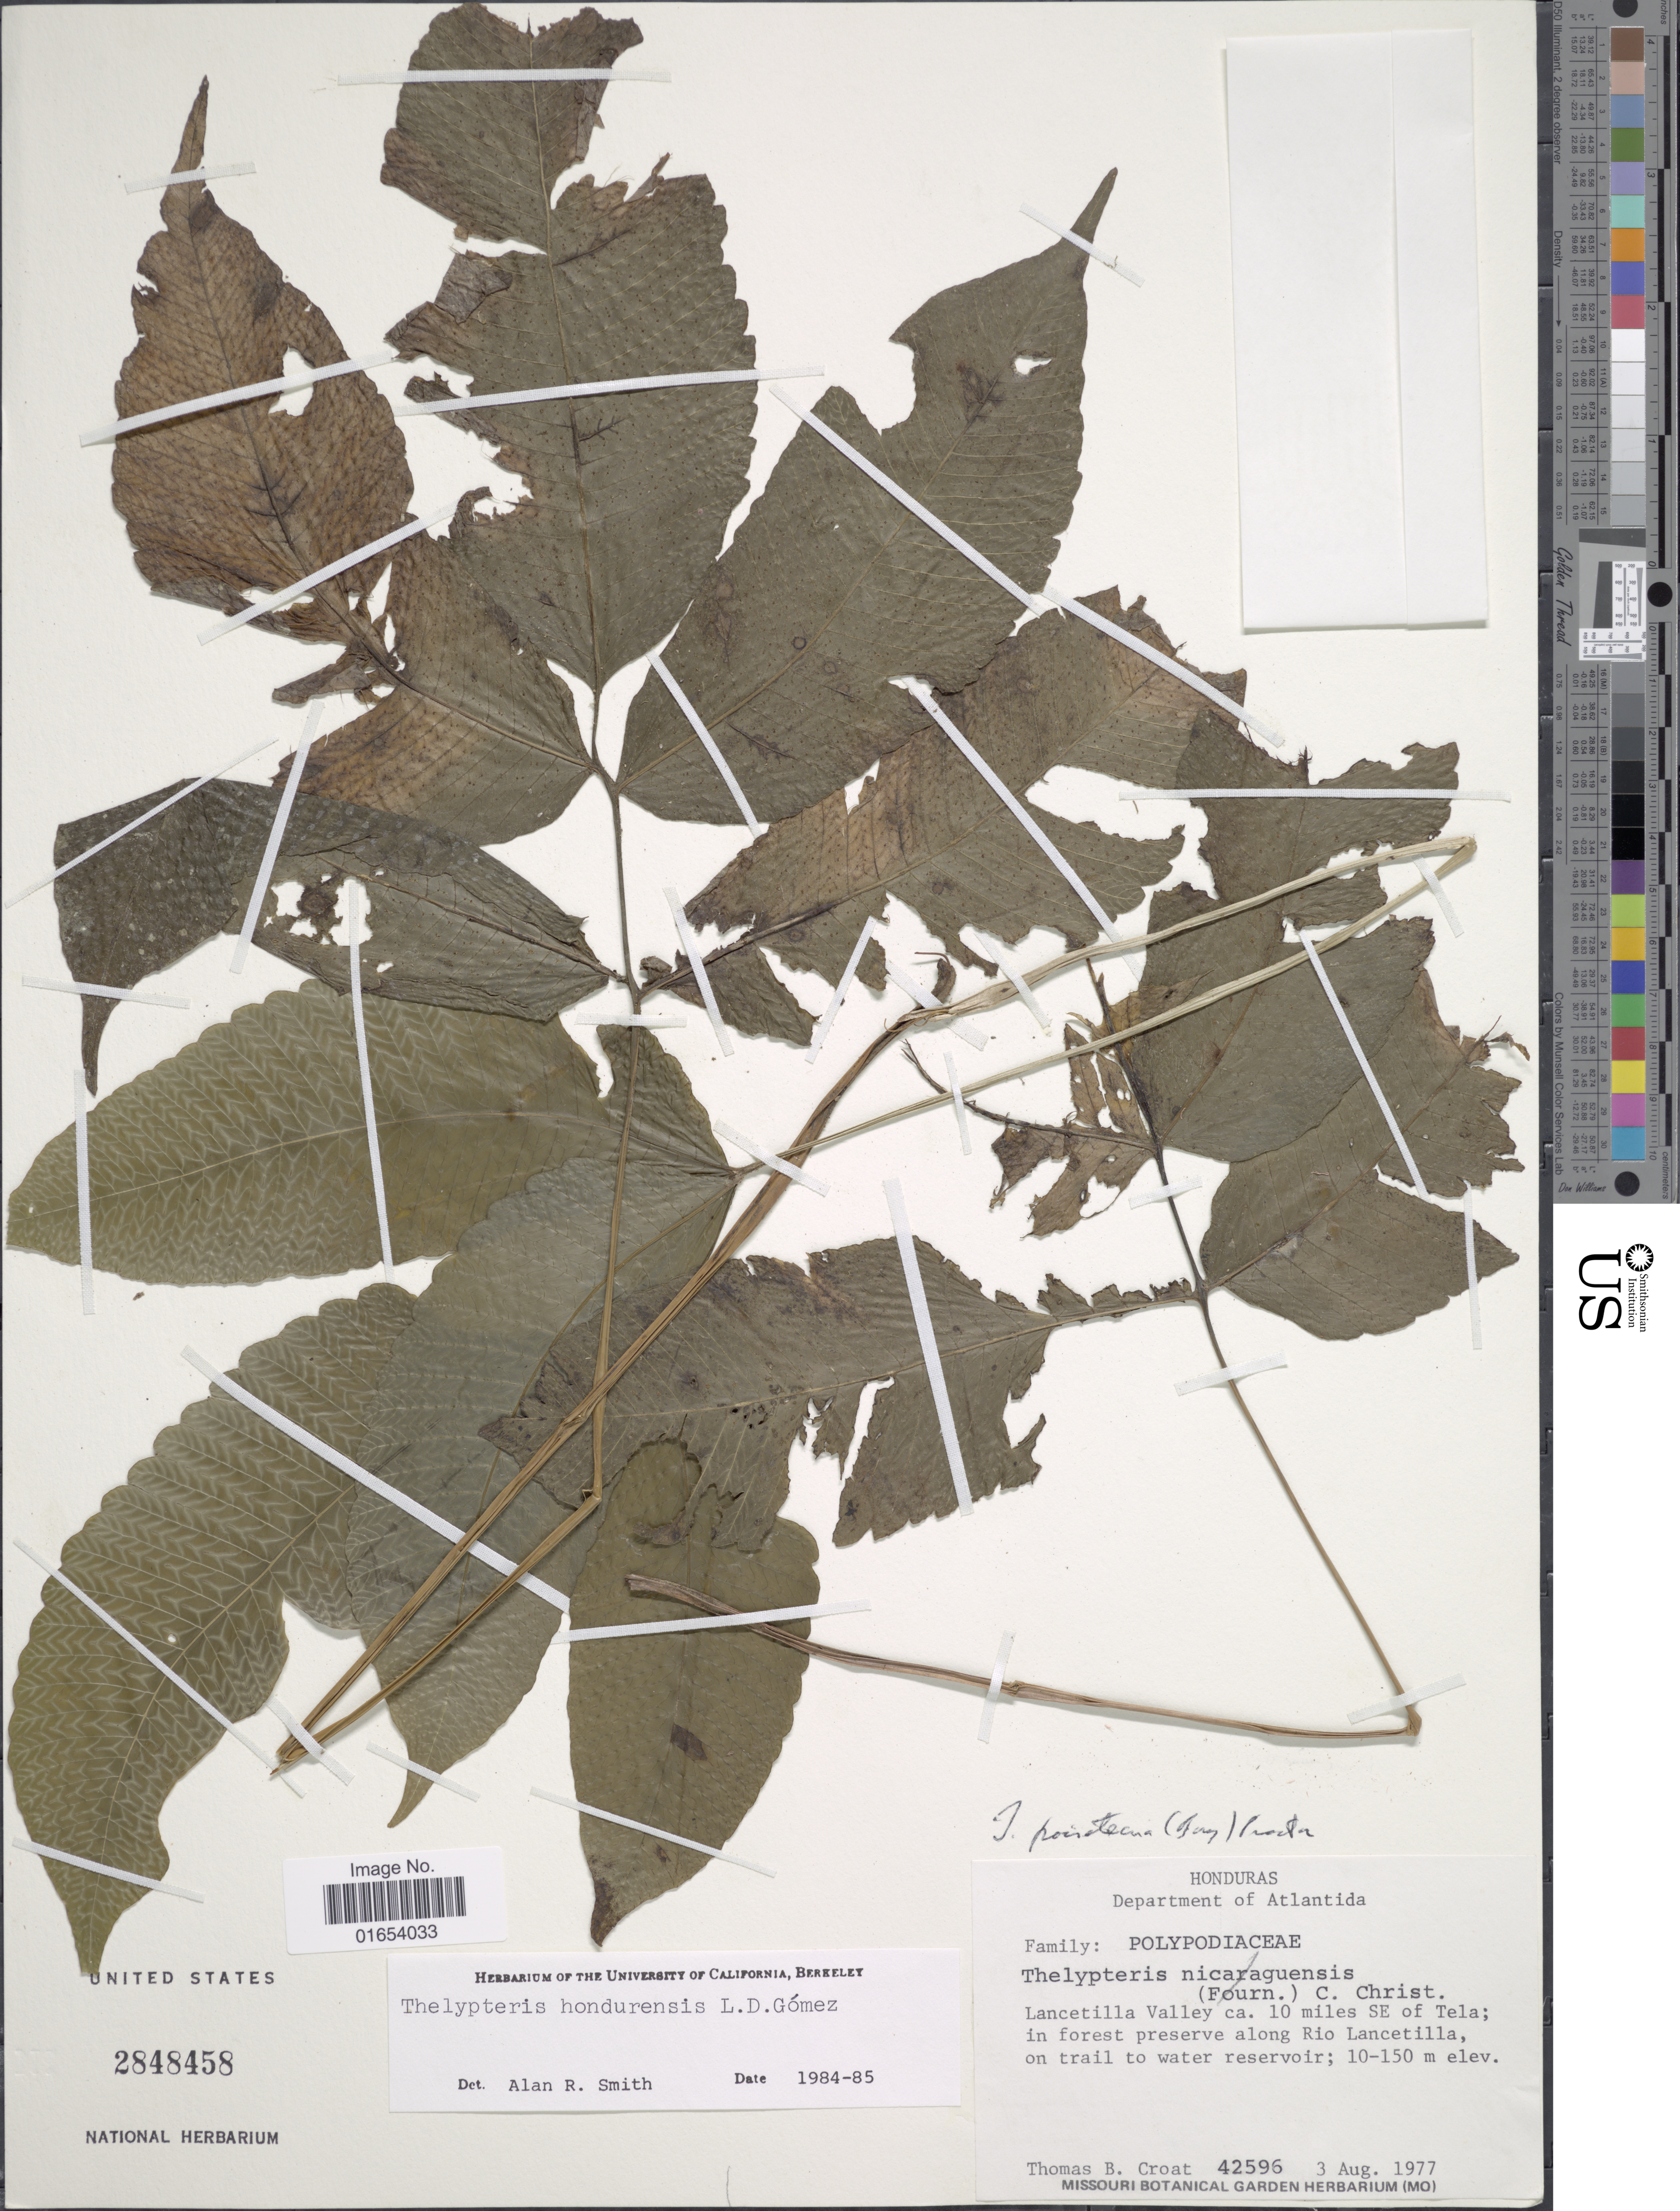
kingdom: Plantae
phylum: Tracheophyta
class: Polypodiopsida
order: Polypodiales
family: Thelypteridaceae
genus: Goniopteris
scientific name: Goniopteris hondurensis (L.D. Gómez) comb. nov., ined 2015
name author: (L.D. Gómez)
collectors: T. B. Croat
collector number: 42536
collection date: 1977-08-03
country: Honduras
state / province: Atlántida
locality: Department of Atlantida, Lancetilla Valley ca. 10 miles SE of Tela; in forest preserve along Rio Lancetilla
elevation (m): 10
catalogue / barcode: US 2848458